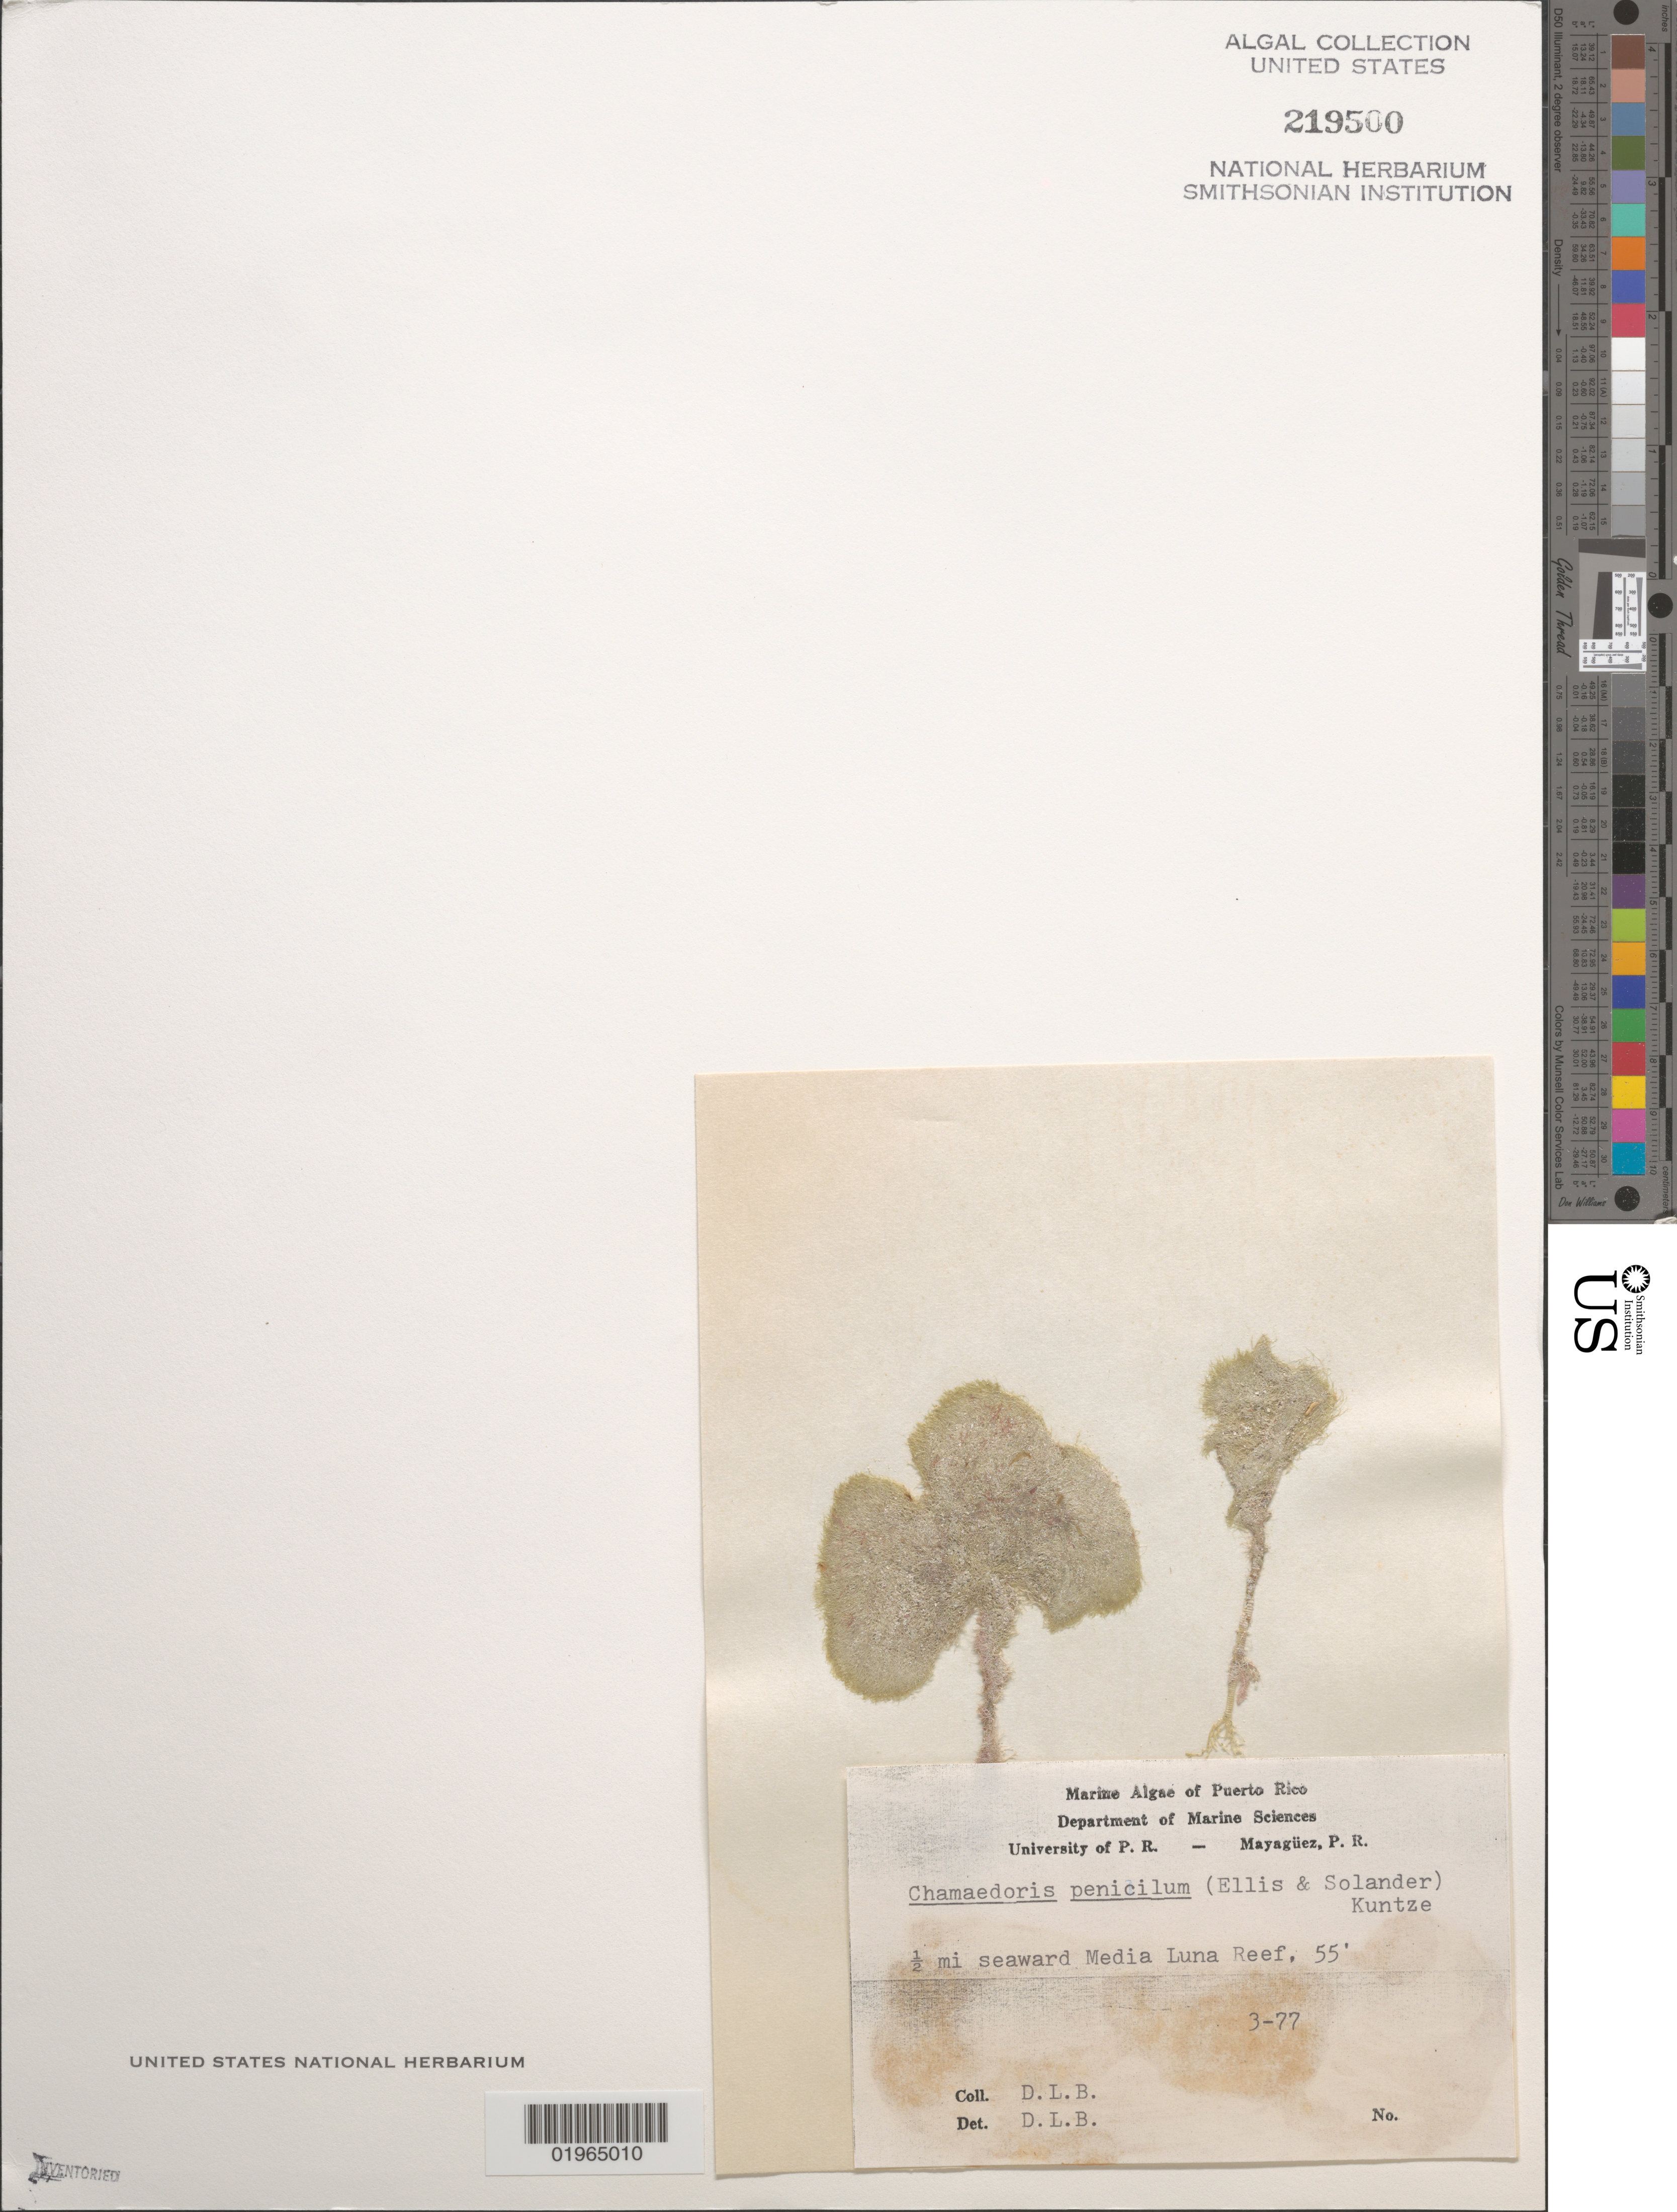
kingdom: Plantae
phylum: Chlorophyta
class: Ulvophyceae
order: Siphonocladales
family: Siphonocladaceae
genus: Chamaedoris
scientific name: Chamaedoris peniculum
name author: (J. Ellis & Sol.) Kuntze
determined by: Ballantine, D. L.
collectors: D.L. Ballantine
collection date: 1977-03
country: Puerto Rico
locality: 1/2 mi seaward Media Luna Reef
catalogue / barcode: US 219500